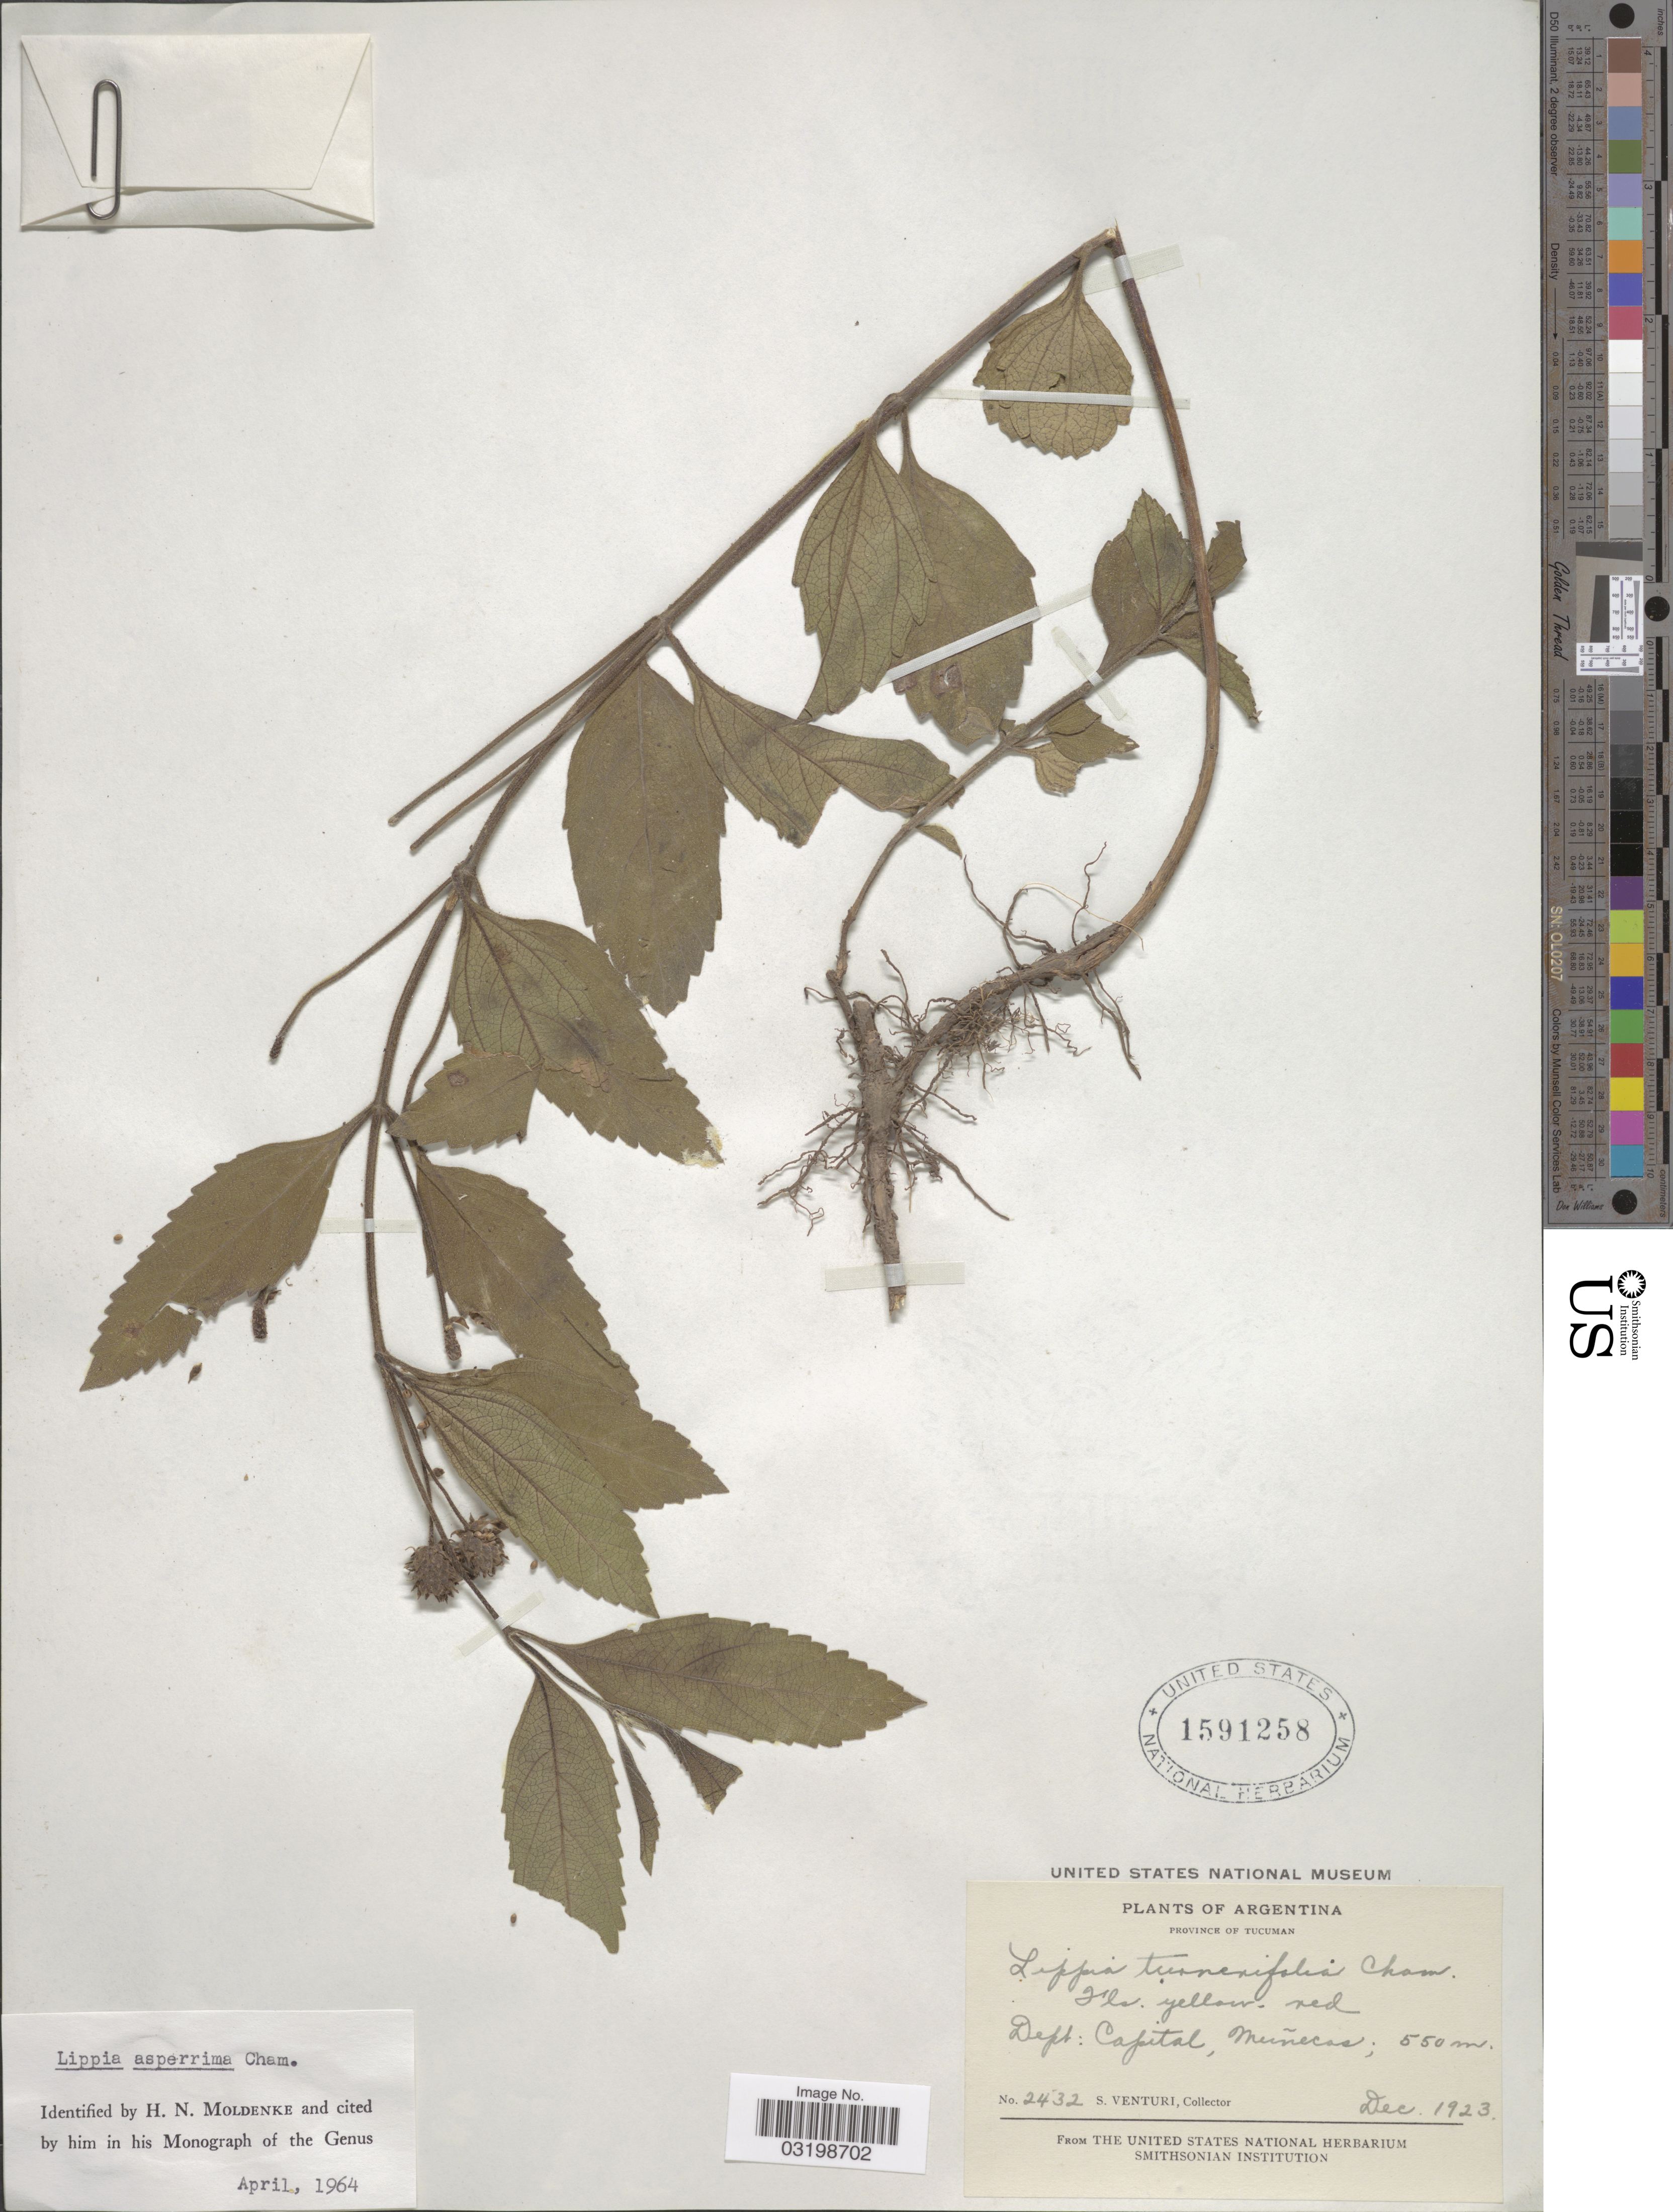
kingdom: Plantae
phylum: Tracheophyta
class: Magnoliopsida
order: Lamiales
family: Verbenaceae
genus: Lippia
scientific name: Lippia asperrima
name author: Cham.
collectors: S. Venturi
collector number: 2432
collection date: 1923-12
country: Argentina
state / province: Tucuman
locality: Dept: Capital, Muñecas.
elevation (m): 550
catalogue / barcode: US 1591258